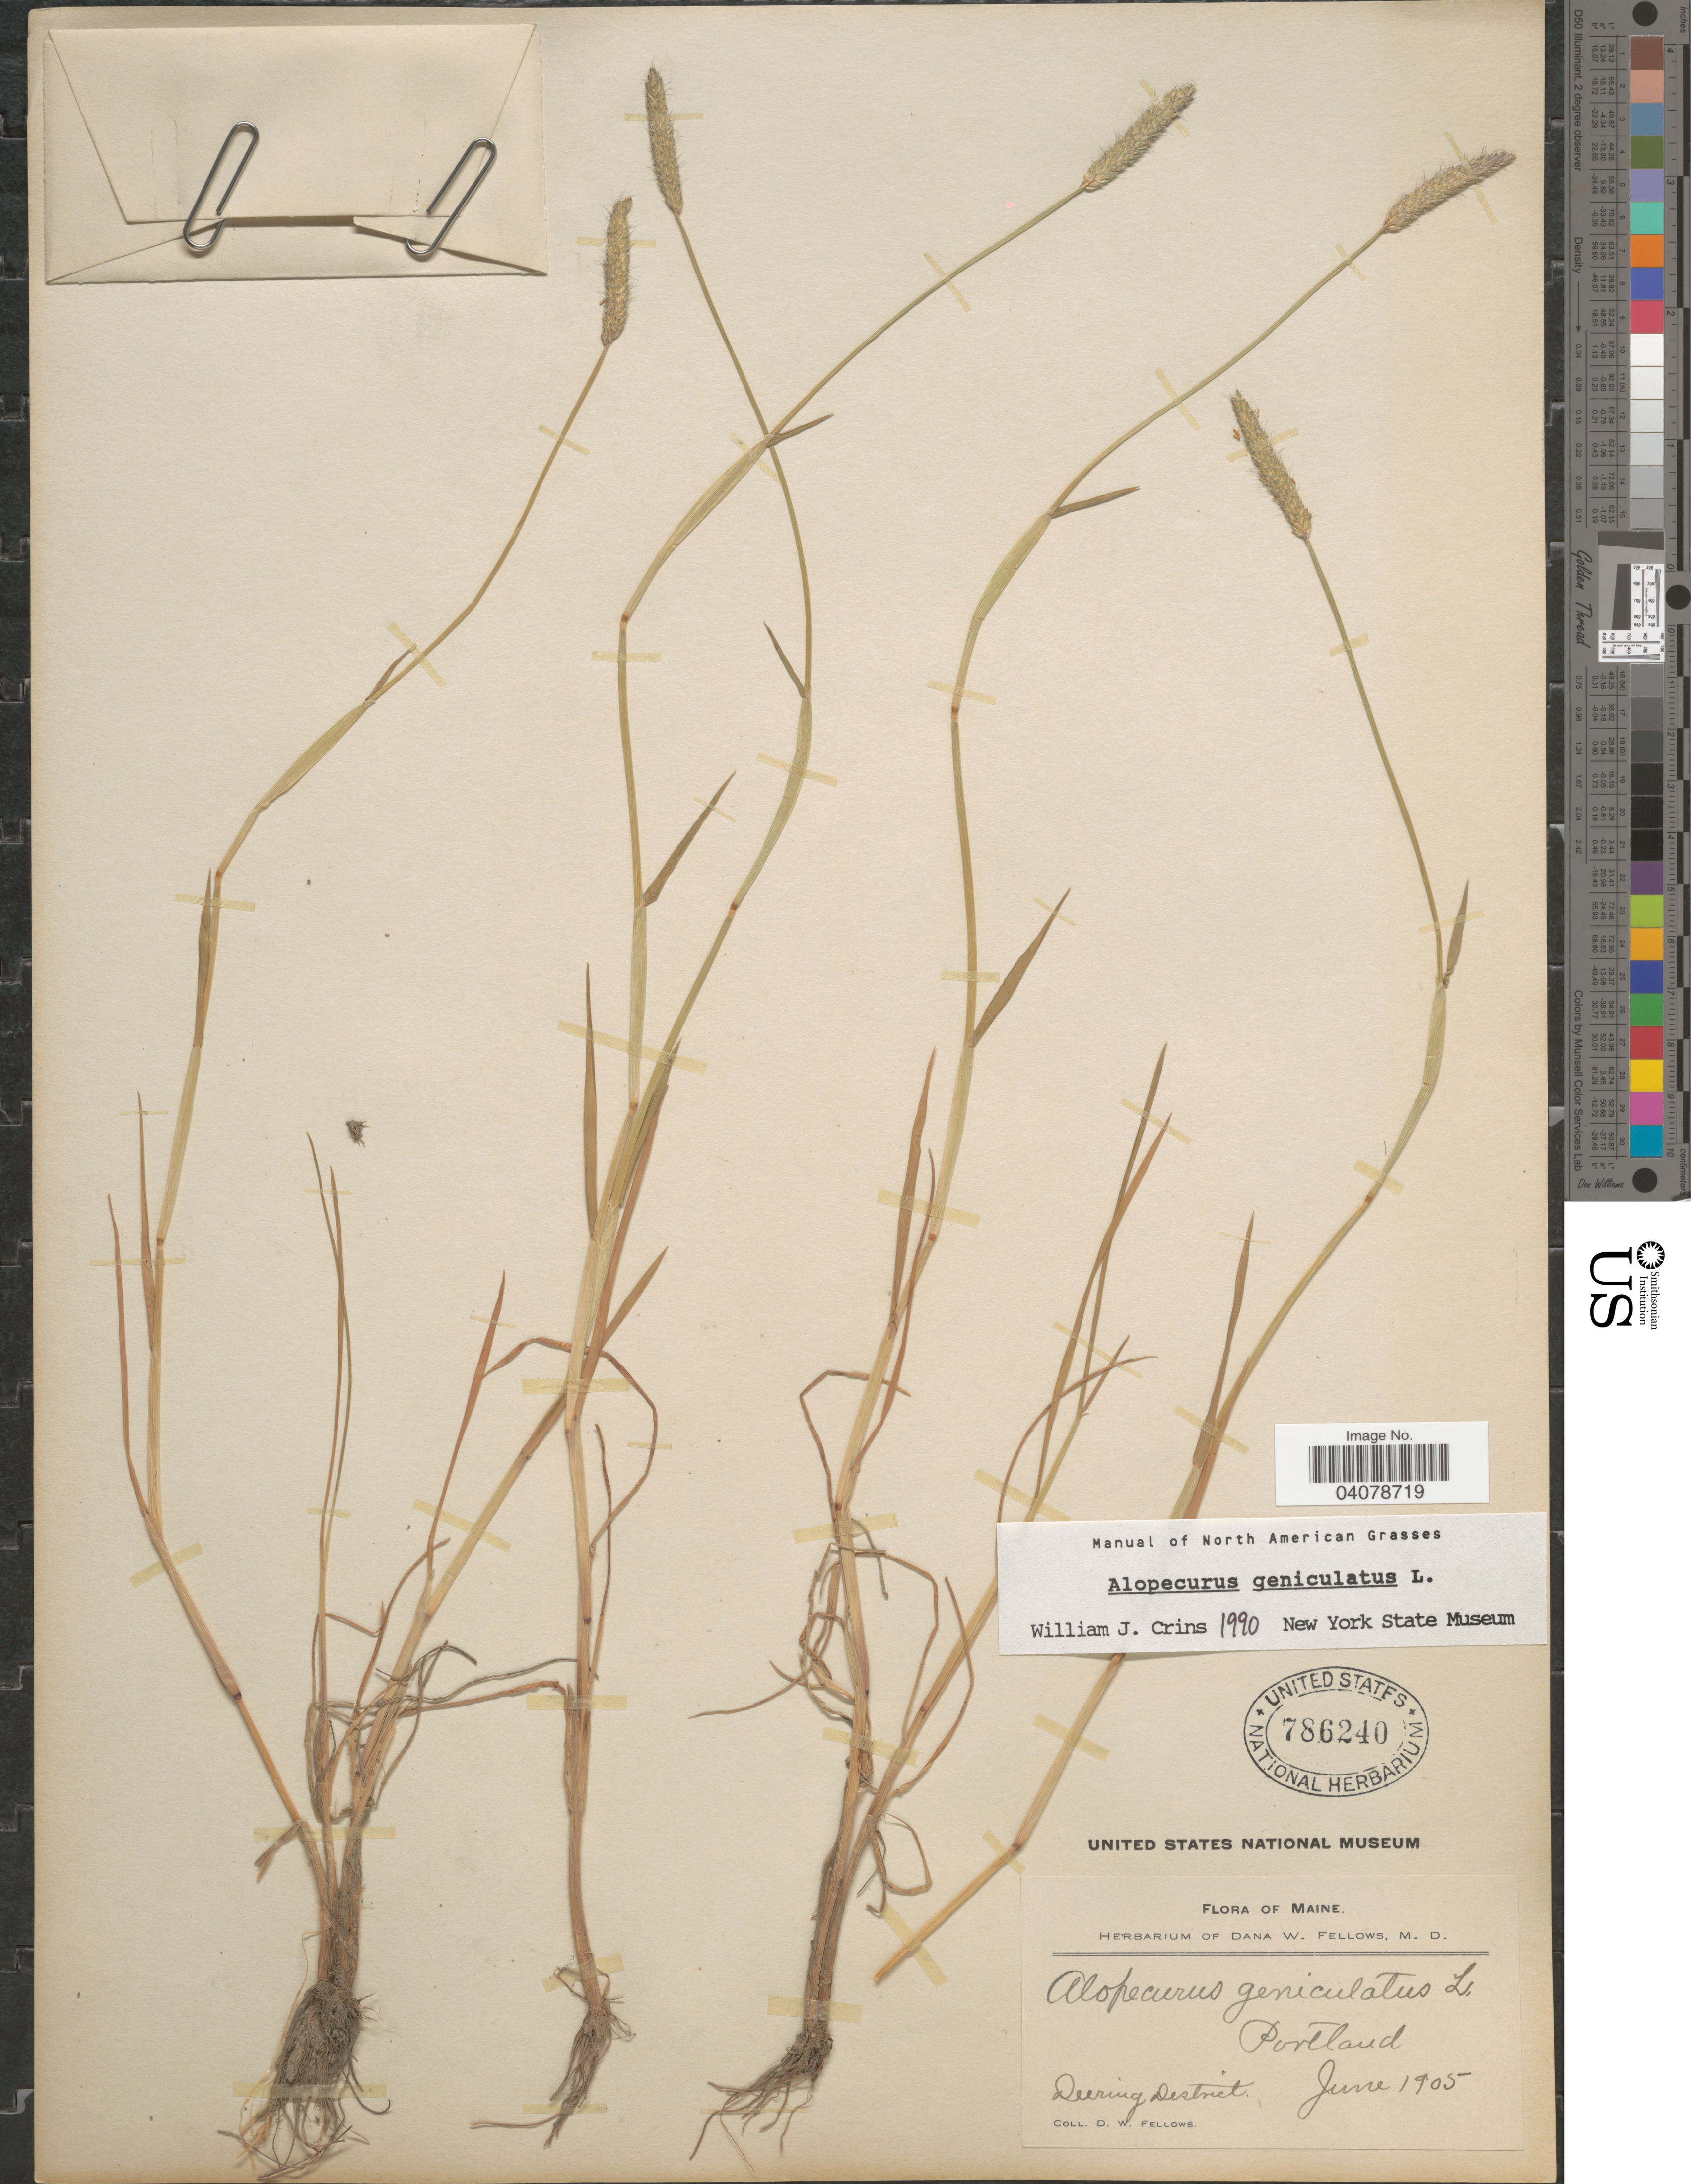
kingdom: Plantae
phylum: Tracheophyta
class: Liliopsida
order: Poales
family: Poaceae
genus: Alopecurus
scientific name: Alopecurus geniculatus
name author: L.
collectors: D. W. Fellows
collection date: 1905-06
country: United States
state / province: Maine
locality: Portland. Deering District.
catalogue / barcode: US 786240